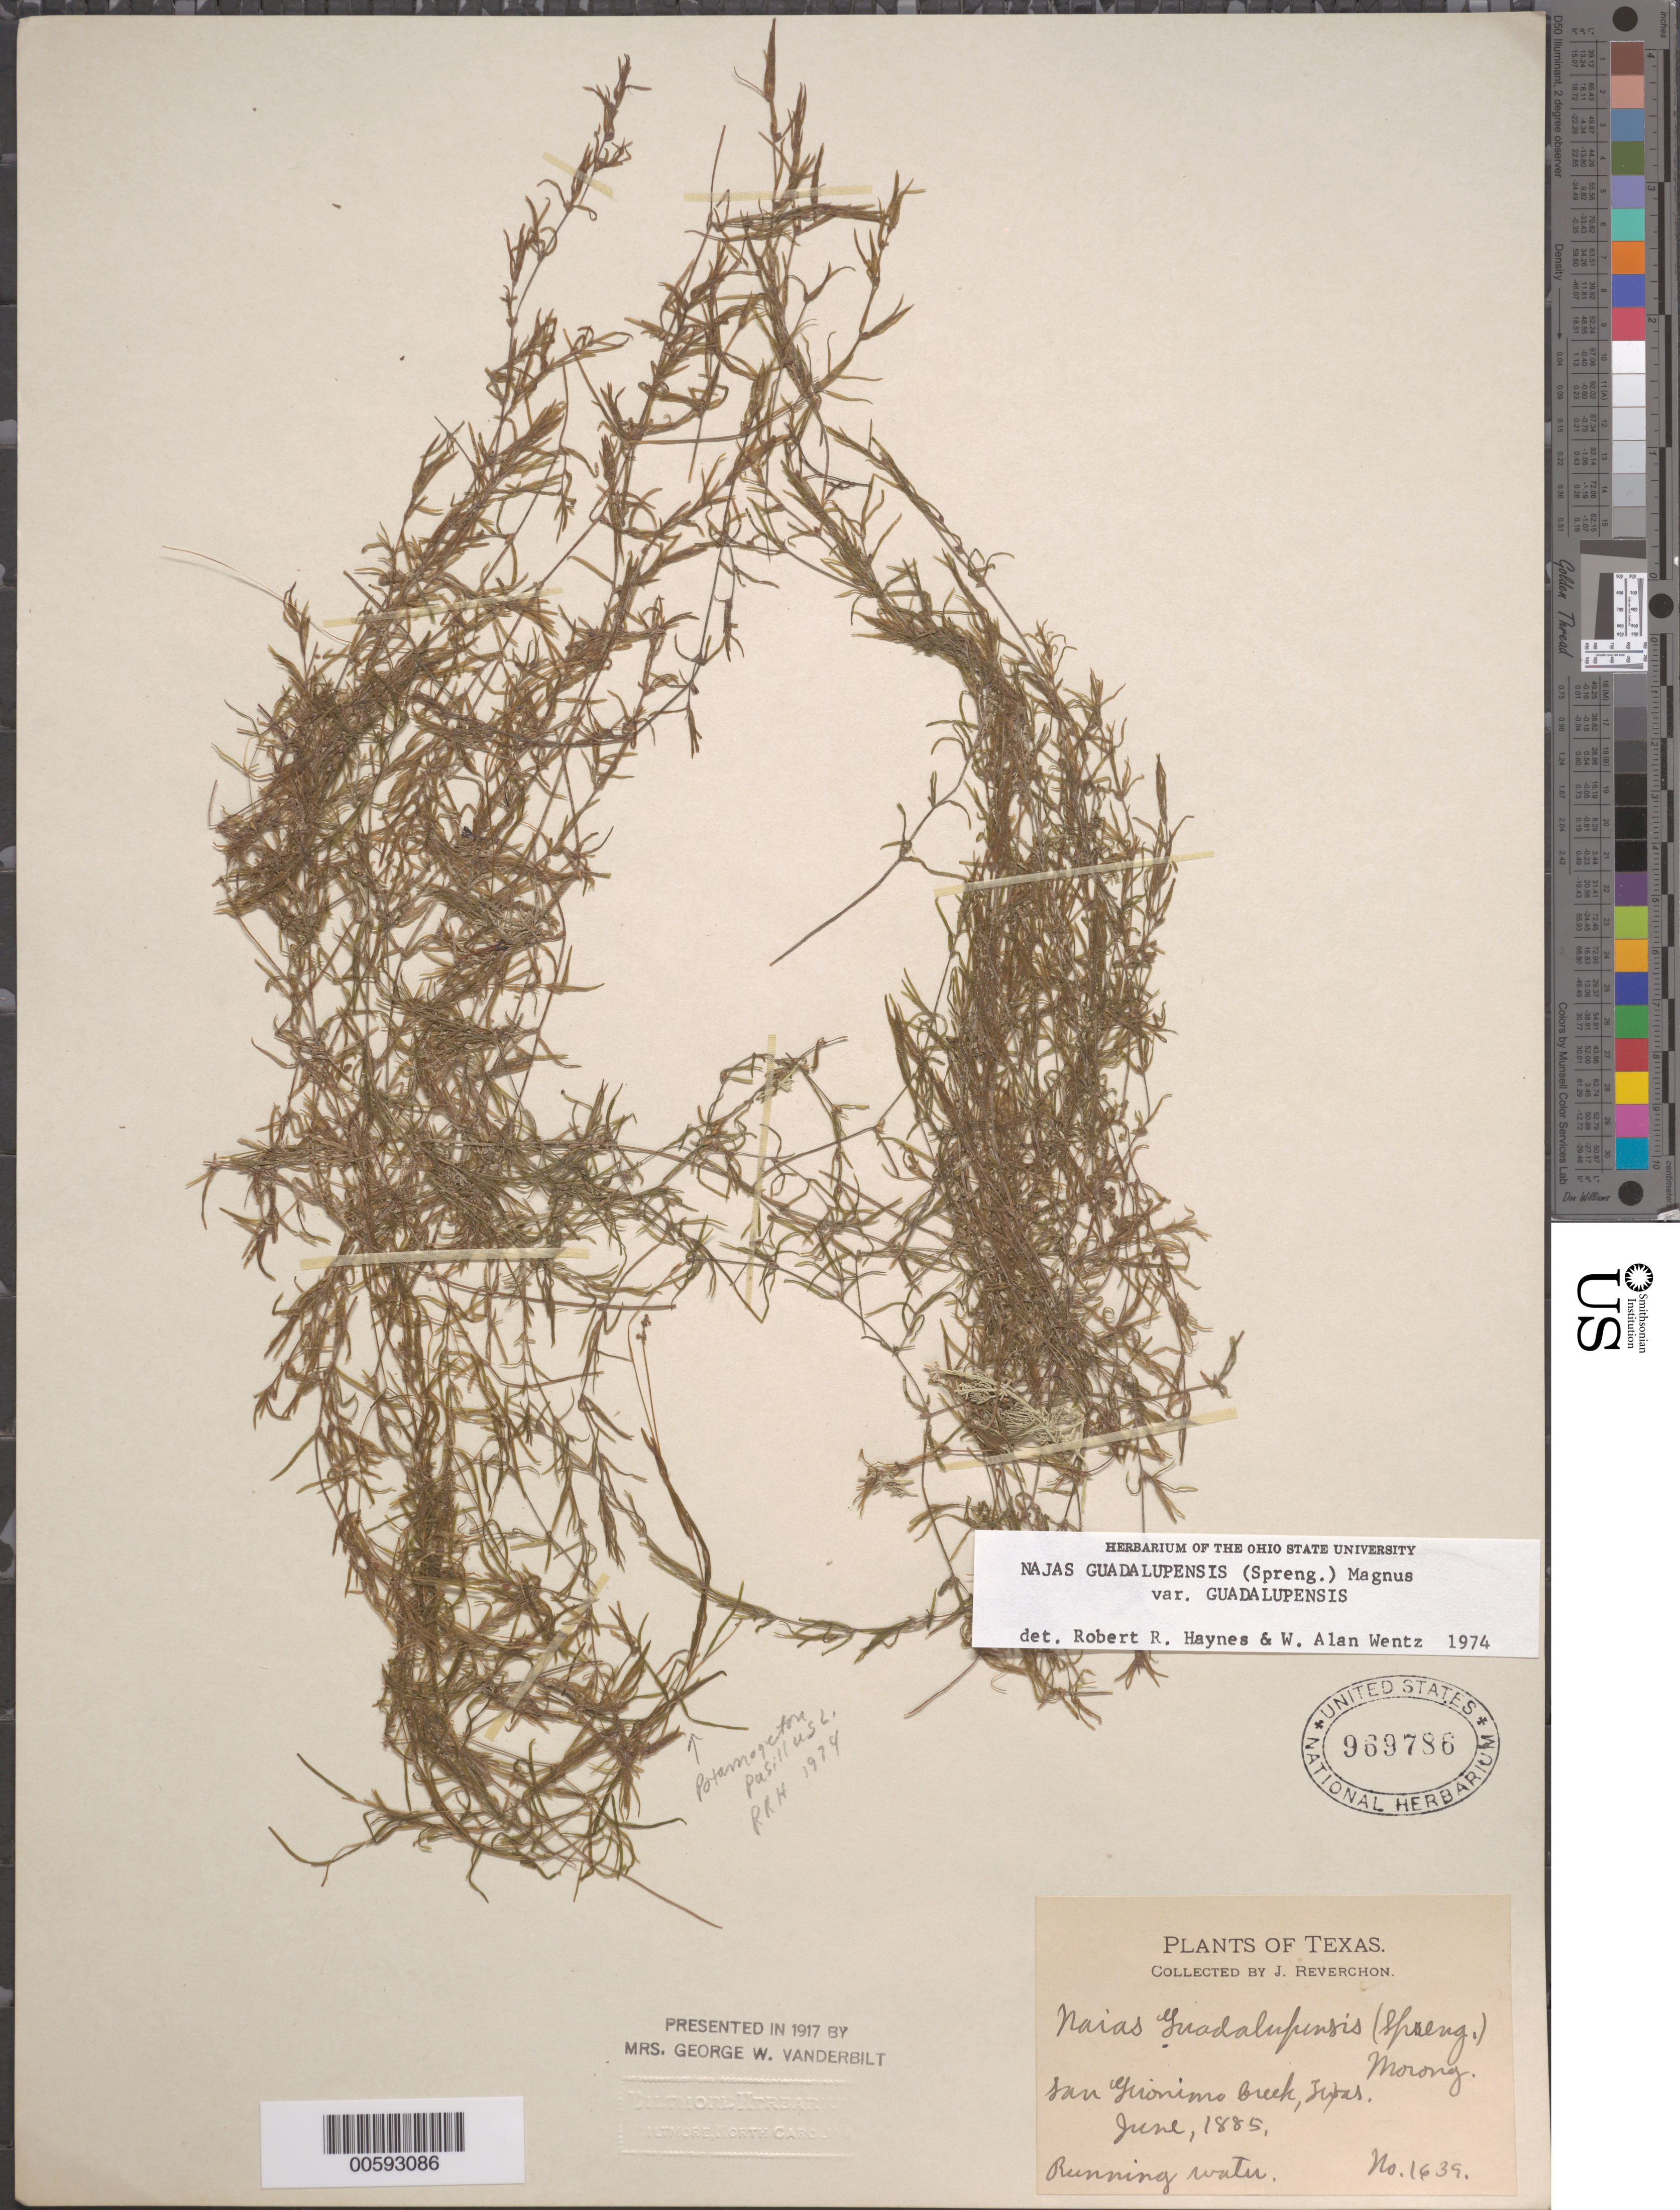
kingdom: Plantae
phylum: Tracheophyta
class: Liliopsida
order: Alismatales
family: Hydrocharitaceae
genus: Najas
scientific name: Najas guadalupensis var. guadalupensis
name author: (Spreng.) Magnus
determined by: Haynes, R. R.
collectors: J. Reverchon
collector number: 1639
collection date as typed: Jun 1885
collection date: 1885-06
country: United States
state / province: Texas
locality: San Geronimo Creek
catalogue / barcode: US 969786